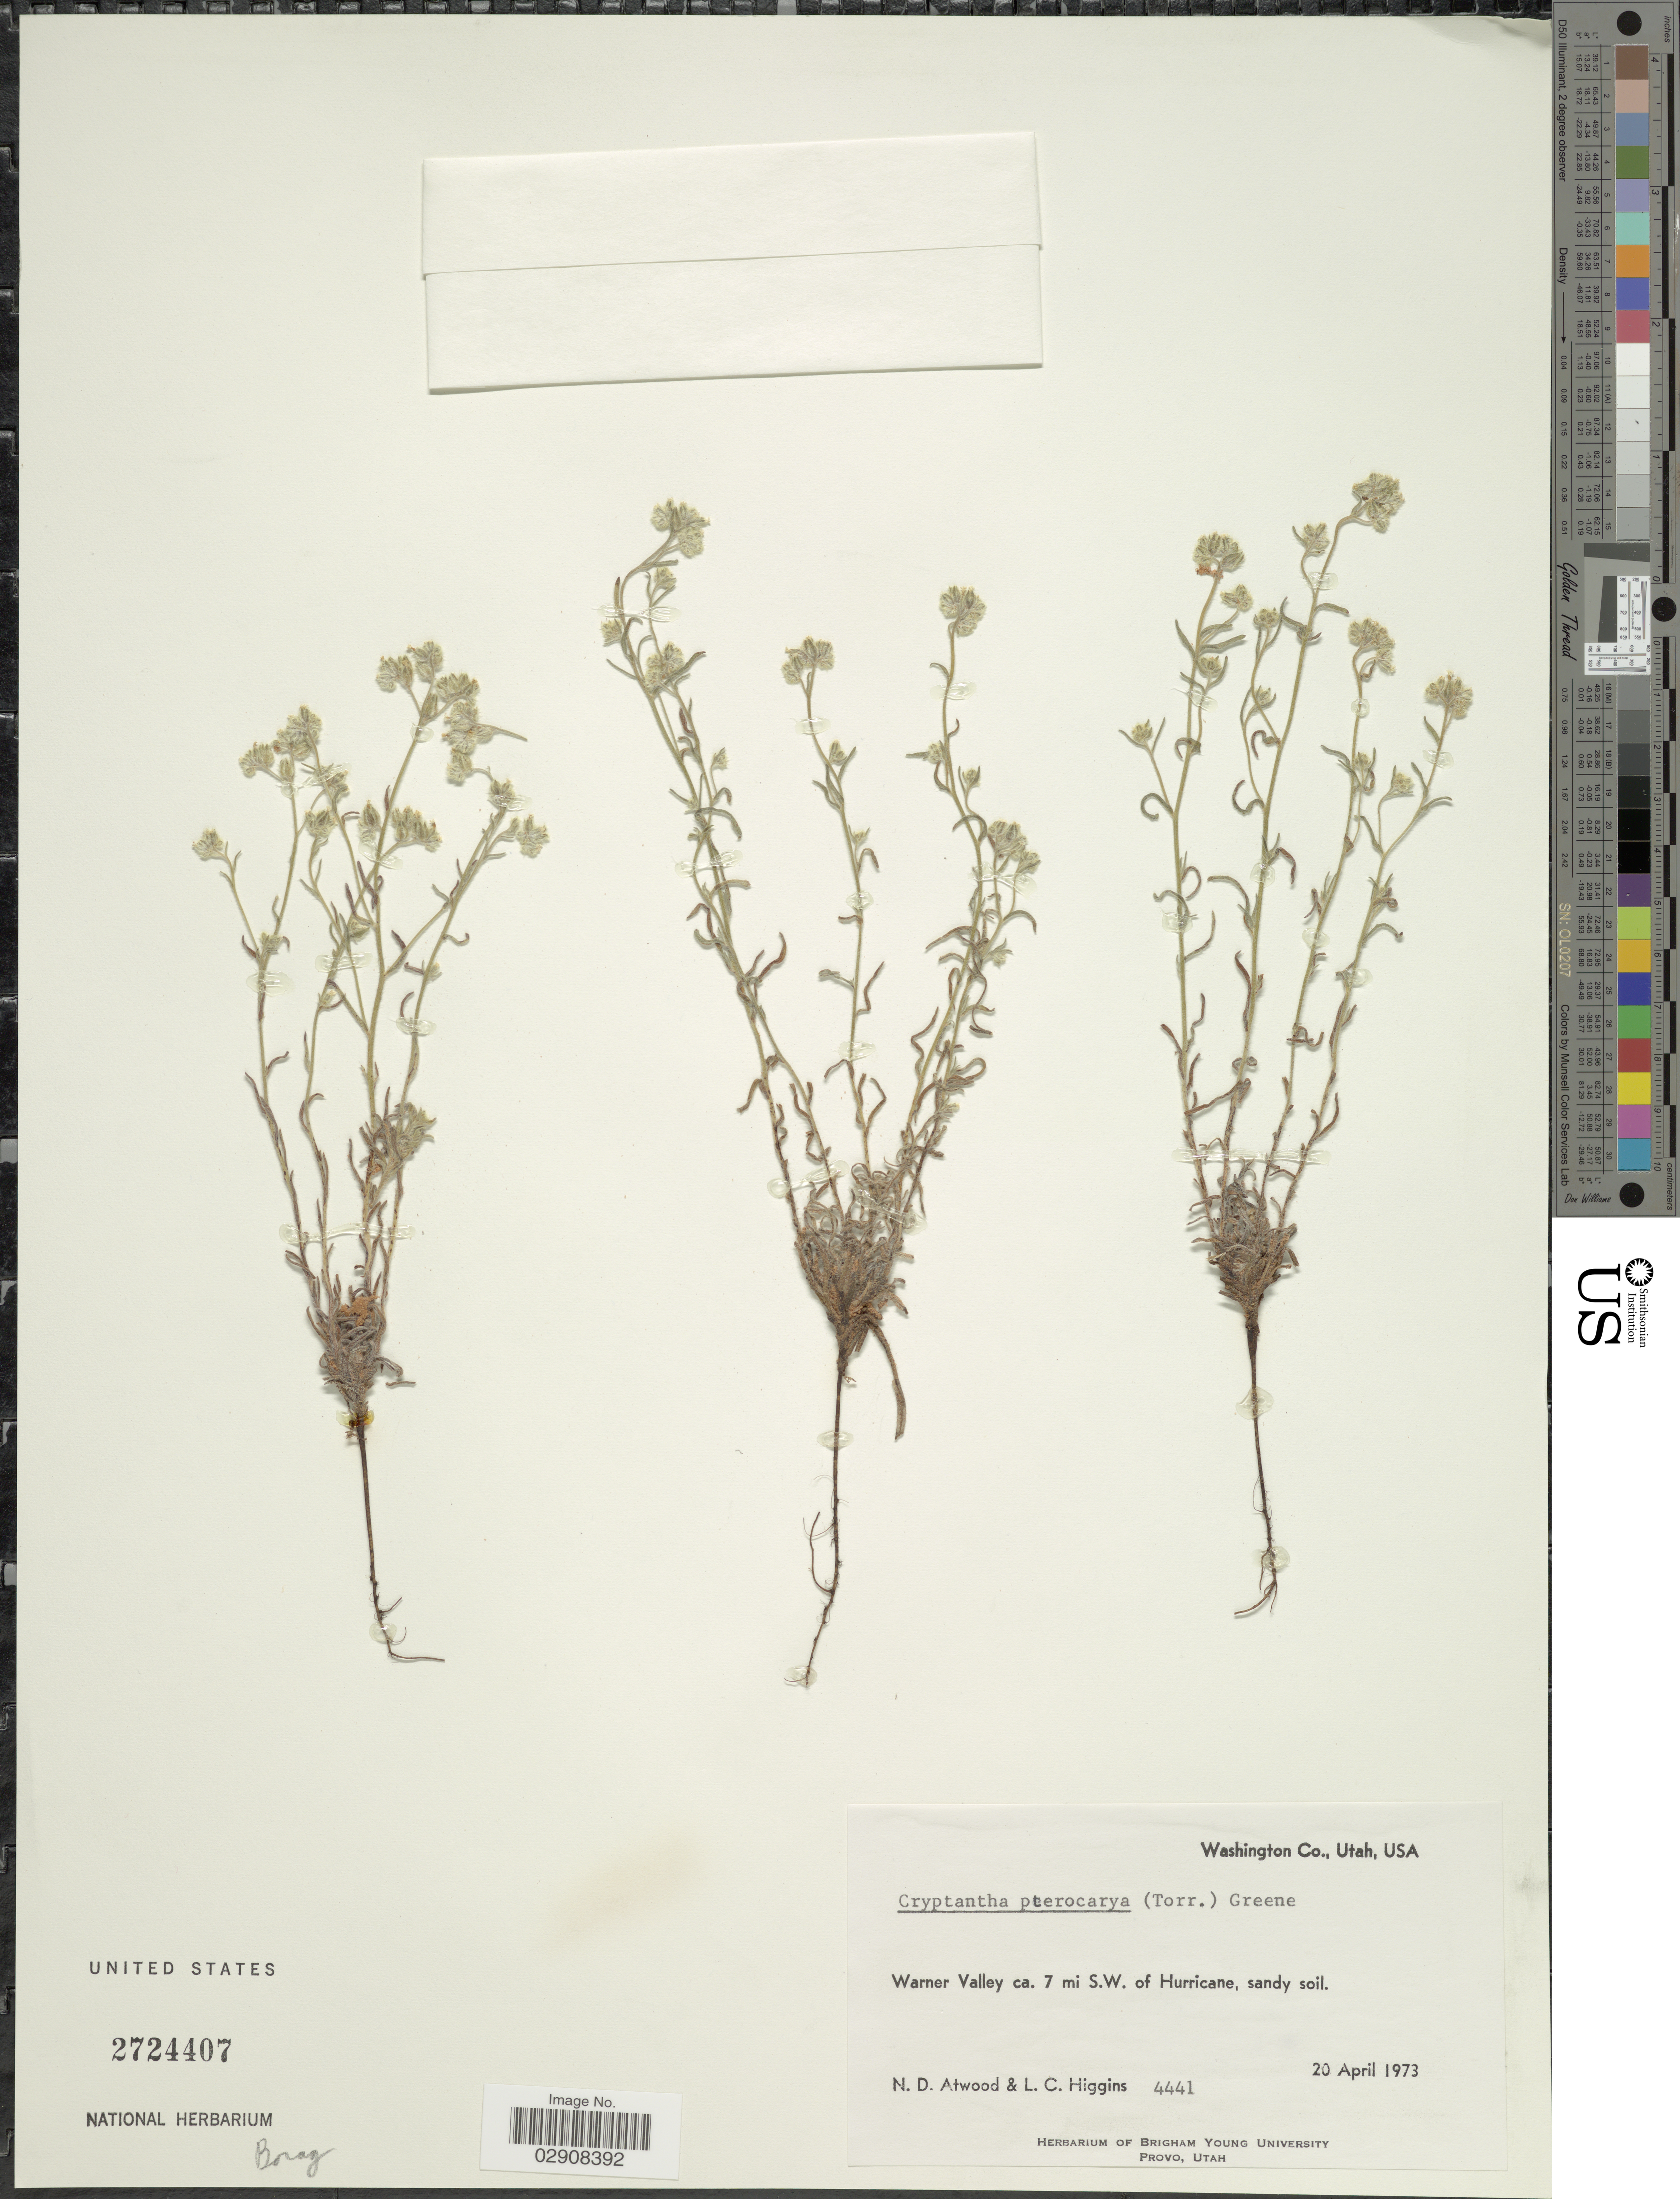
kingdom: Plantae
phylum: Tracheophyta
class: Magnoliopsida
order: Boraginales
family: Boraginaceae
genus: Cryptantha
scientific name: Cryptantha pterocarya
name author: (Torr.) Greene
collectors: N. Atwood & L. Higgins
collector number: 4441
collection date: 1973-04-20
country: United States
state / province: Utah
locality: Washington Co., Warner Valley, ca. 7 mi S.W. of Hurricane.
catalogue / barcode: US 2724407